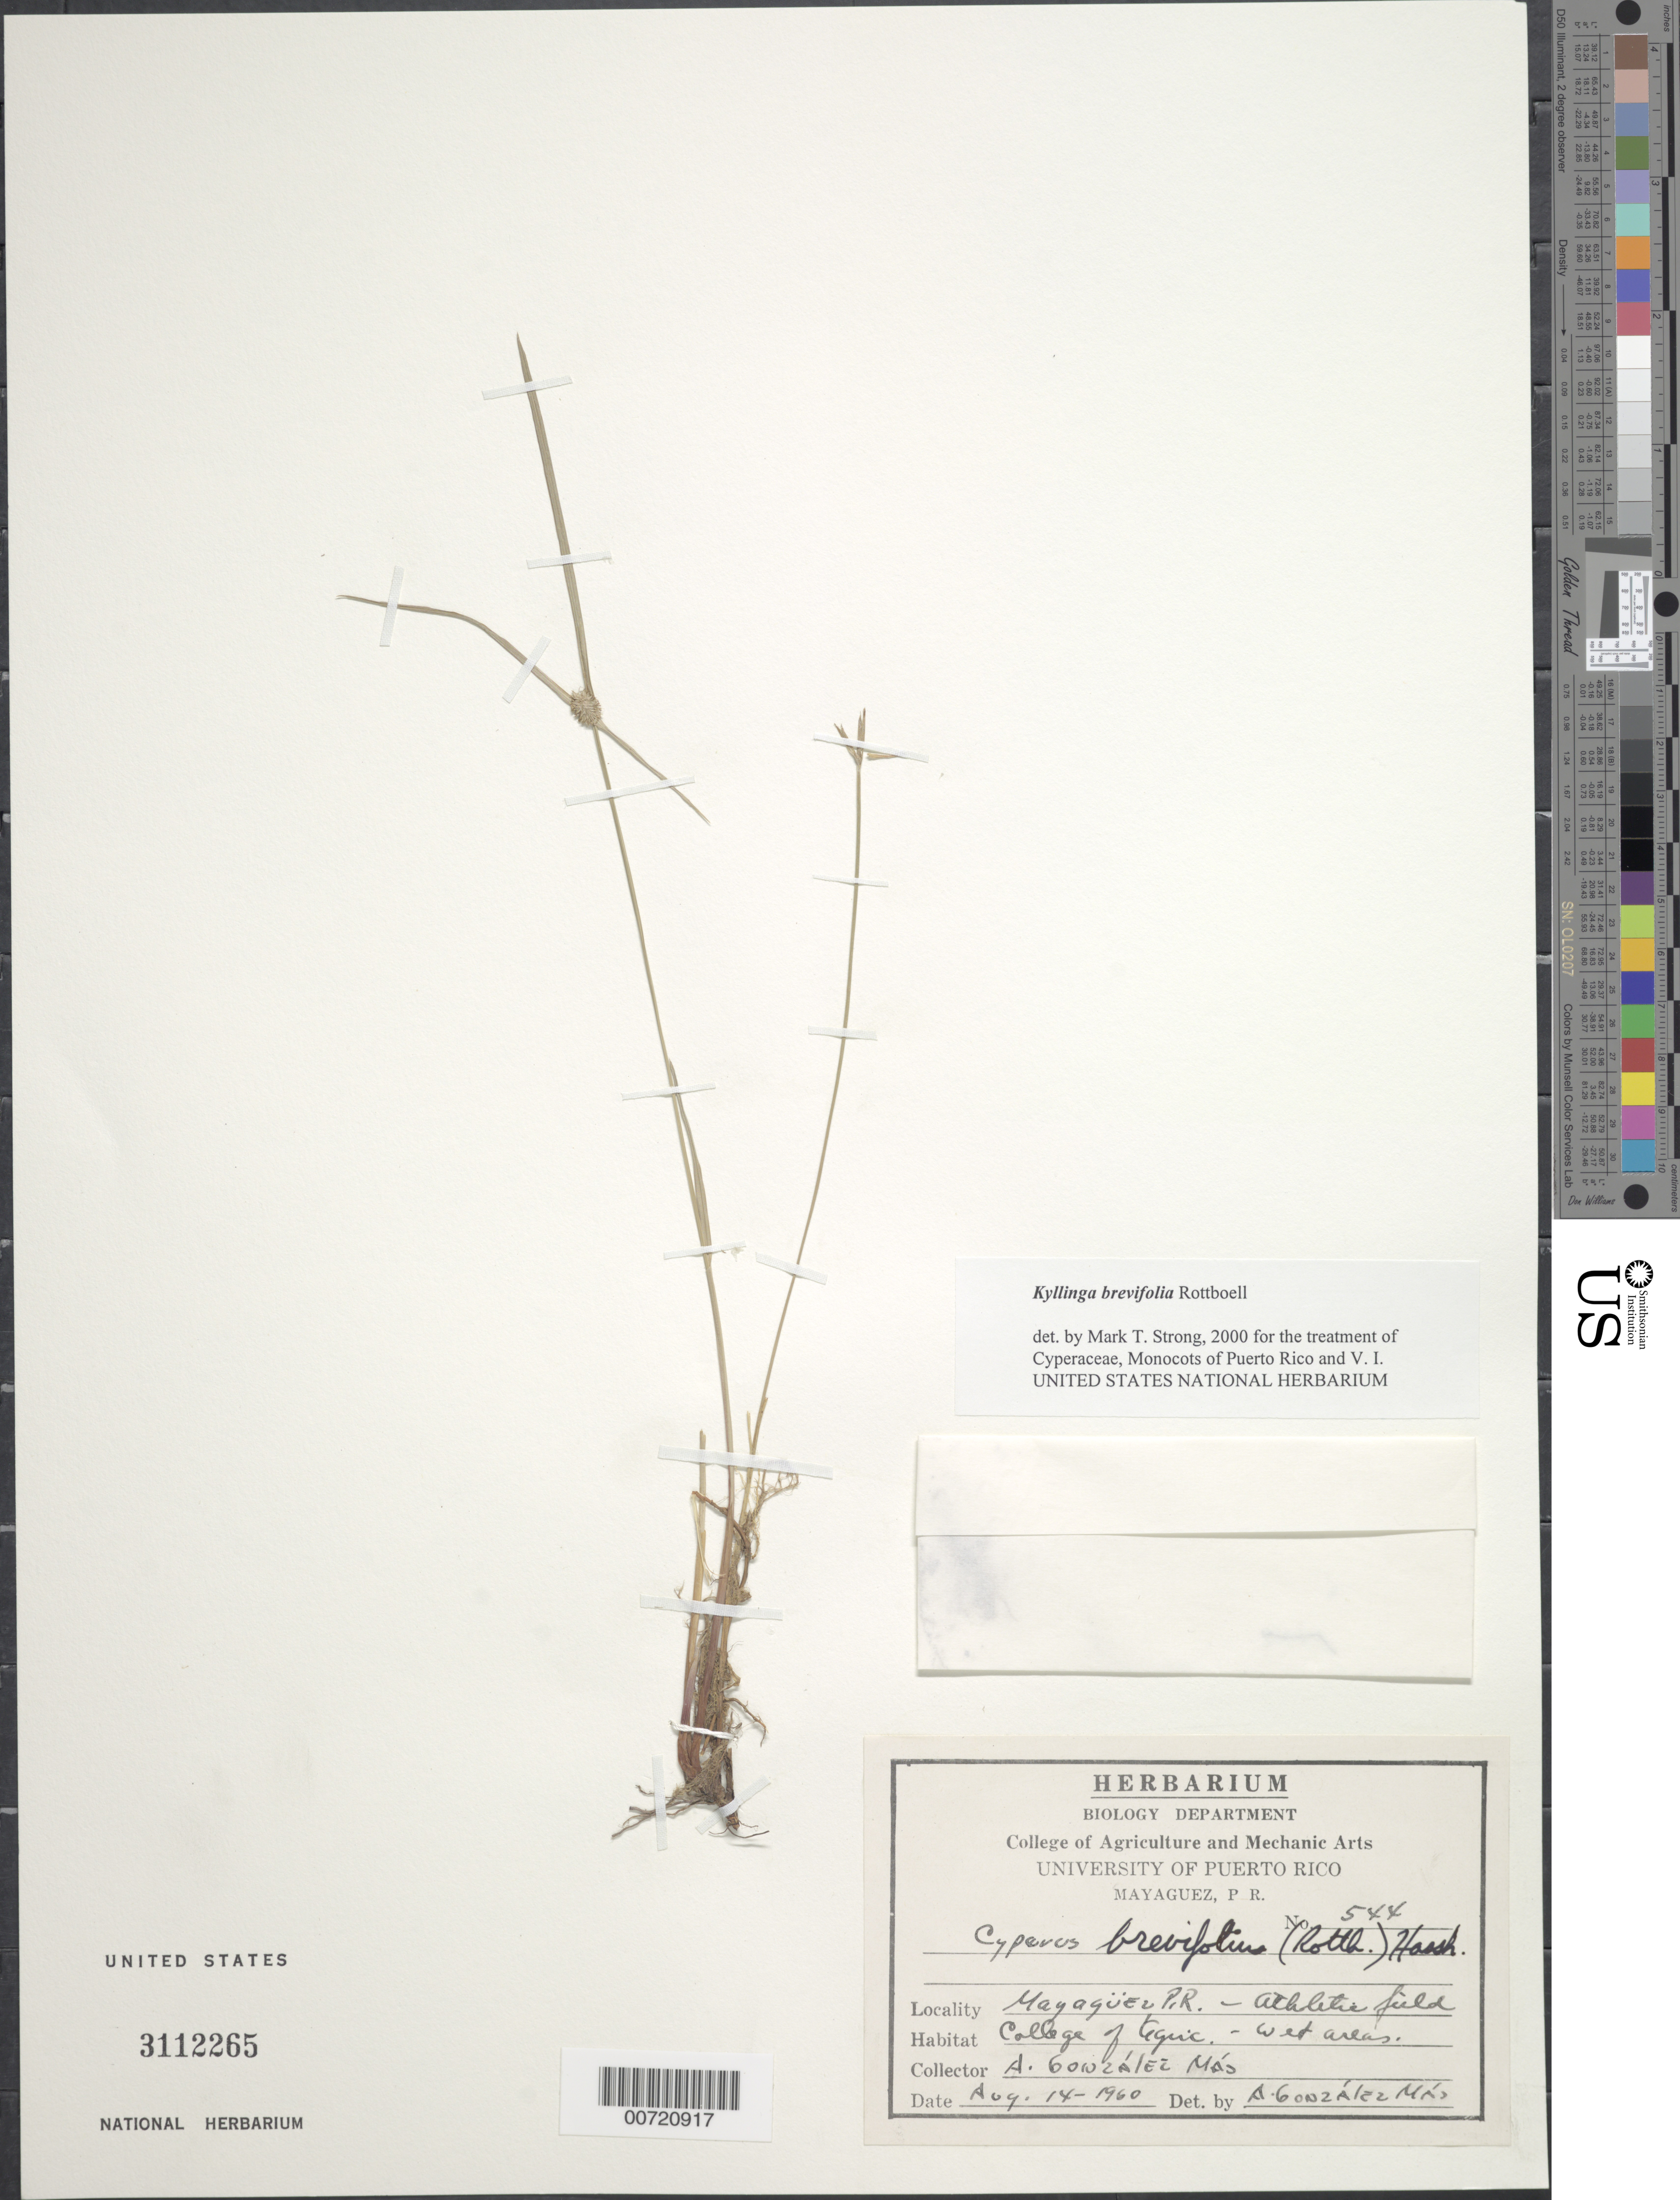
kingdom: Plantae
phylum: Tracheophyta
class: Liliopsida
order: Poales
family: Cyperaceae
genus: Cyperus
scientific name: Cyperus brevifolius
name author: (Rottb.) Hassk.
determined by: Strong, M. T., (US), Smithsonian Institution - National Museum of Natural History (UNITED STATES)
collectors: A. González Más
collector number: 544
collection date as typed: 14 Aug 1960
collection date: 1960-08-14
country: Puerto Rico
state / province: Mayagüez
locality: Mayagüez: Athletic field, College of Agriculture.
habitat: Wet areas.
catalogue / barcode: US 3112265